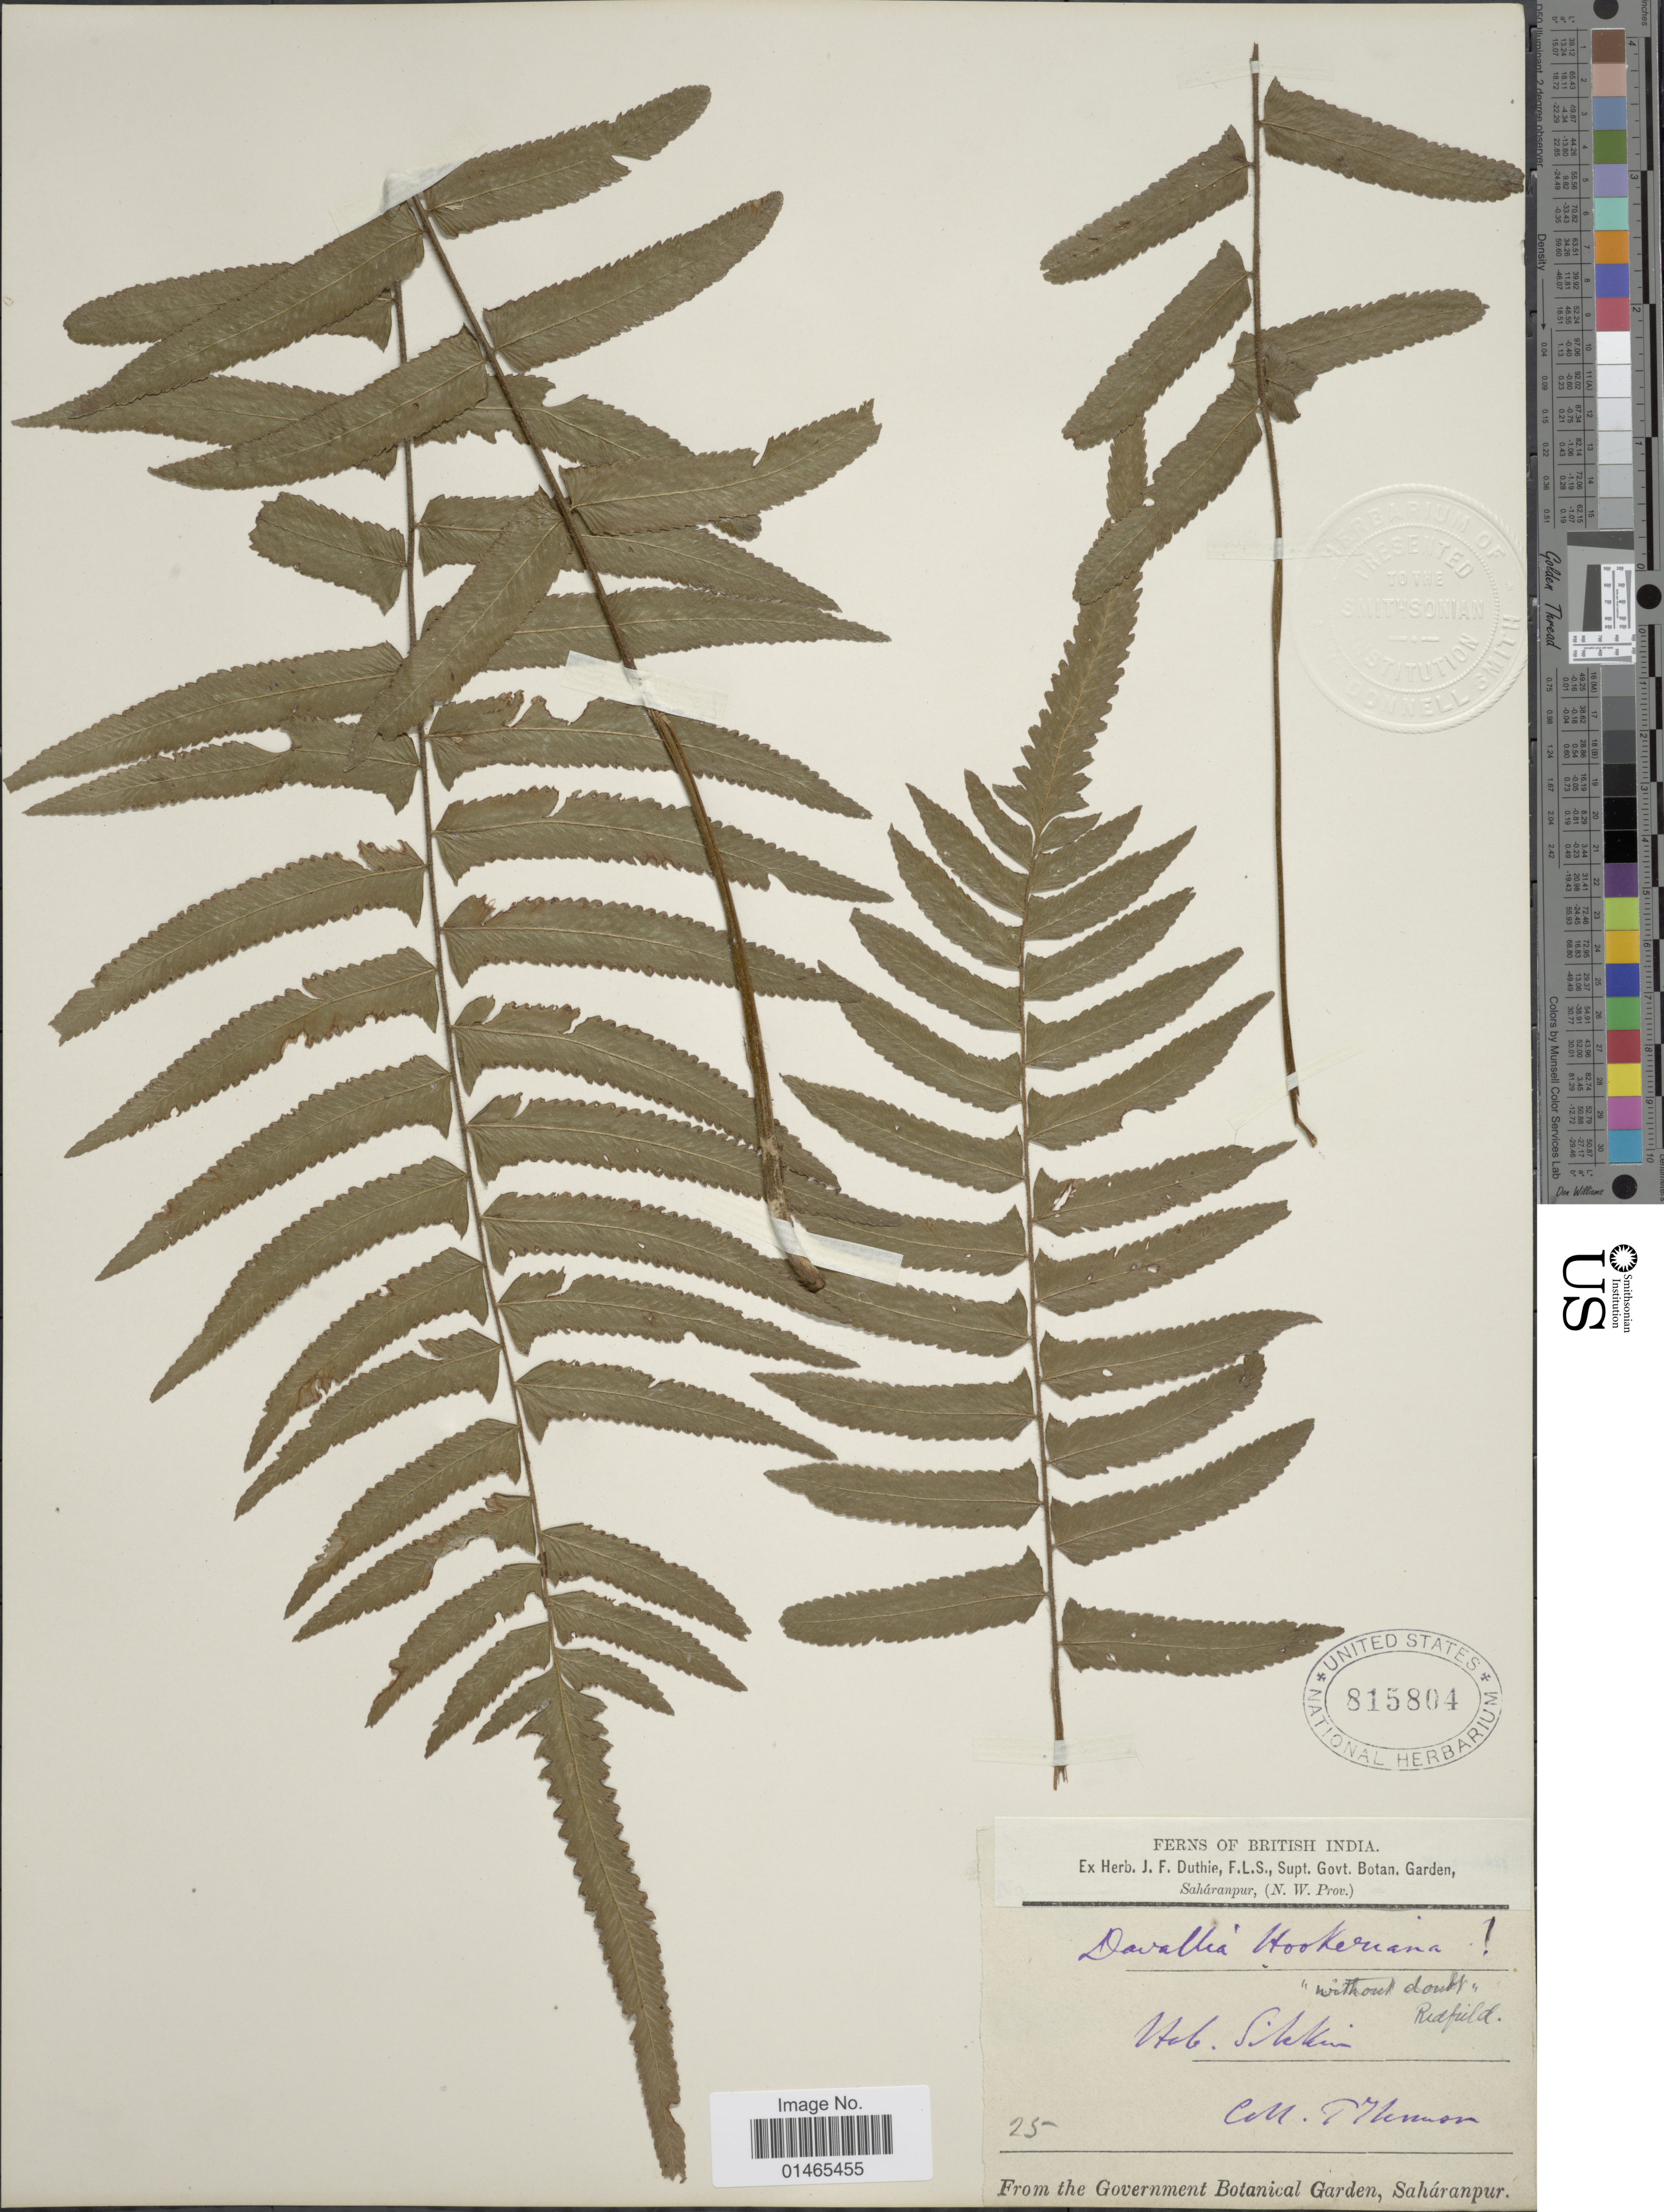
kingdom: Plantae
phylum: Tracheophyta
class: Polypodiopsida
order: Polypodiales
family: Dennstaedtiaceae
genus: Microlepia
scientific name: Microlepia hookeriana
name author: (Wall. ex Hook.) C. Presl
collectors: T. Thomson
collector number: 25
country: India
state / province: Sikkim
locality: British India, Saháranpur, (N.W. Prov.), Hab, Sikkim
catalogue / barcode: US 815804